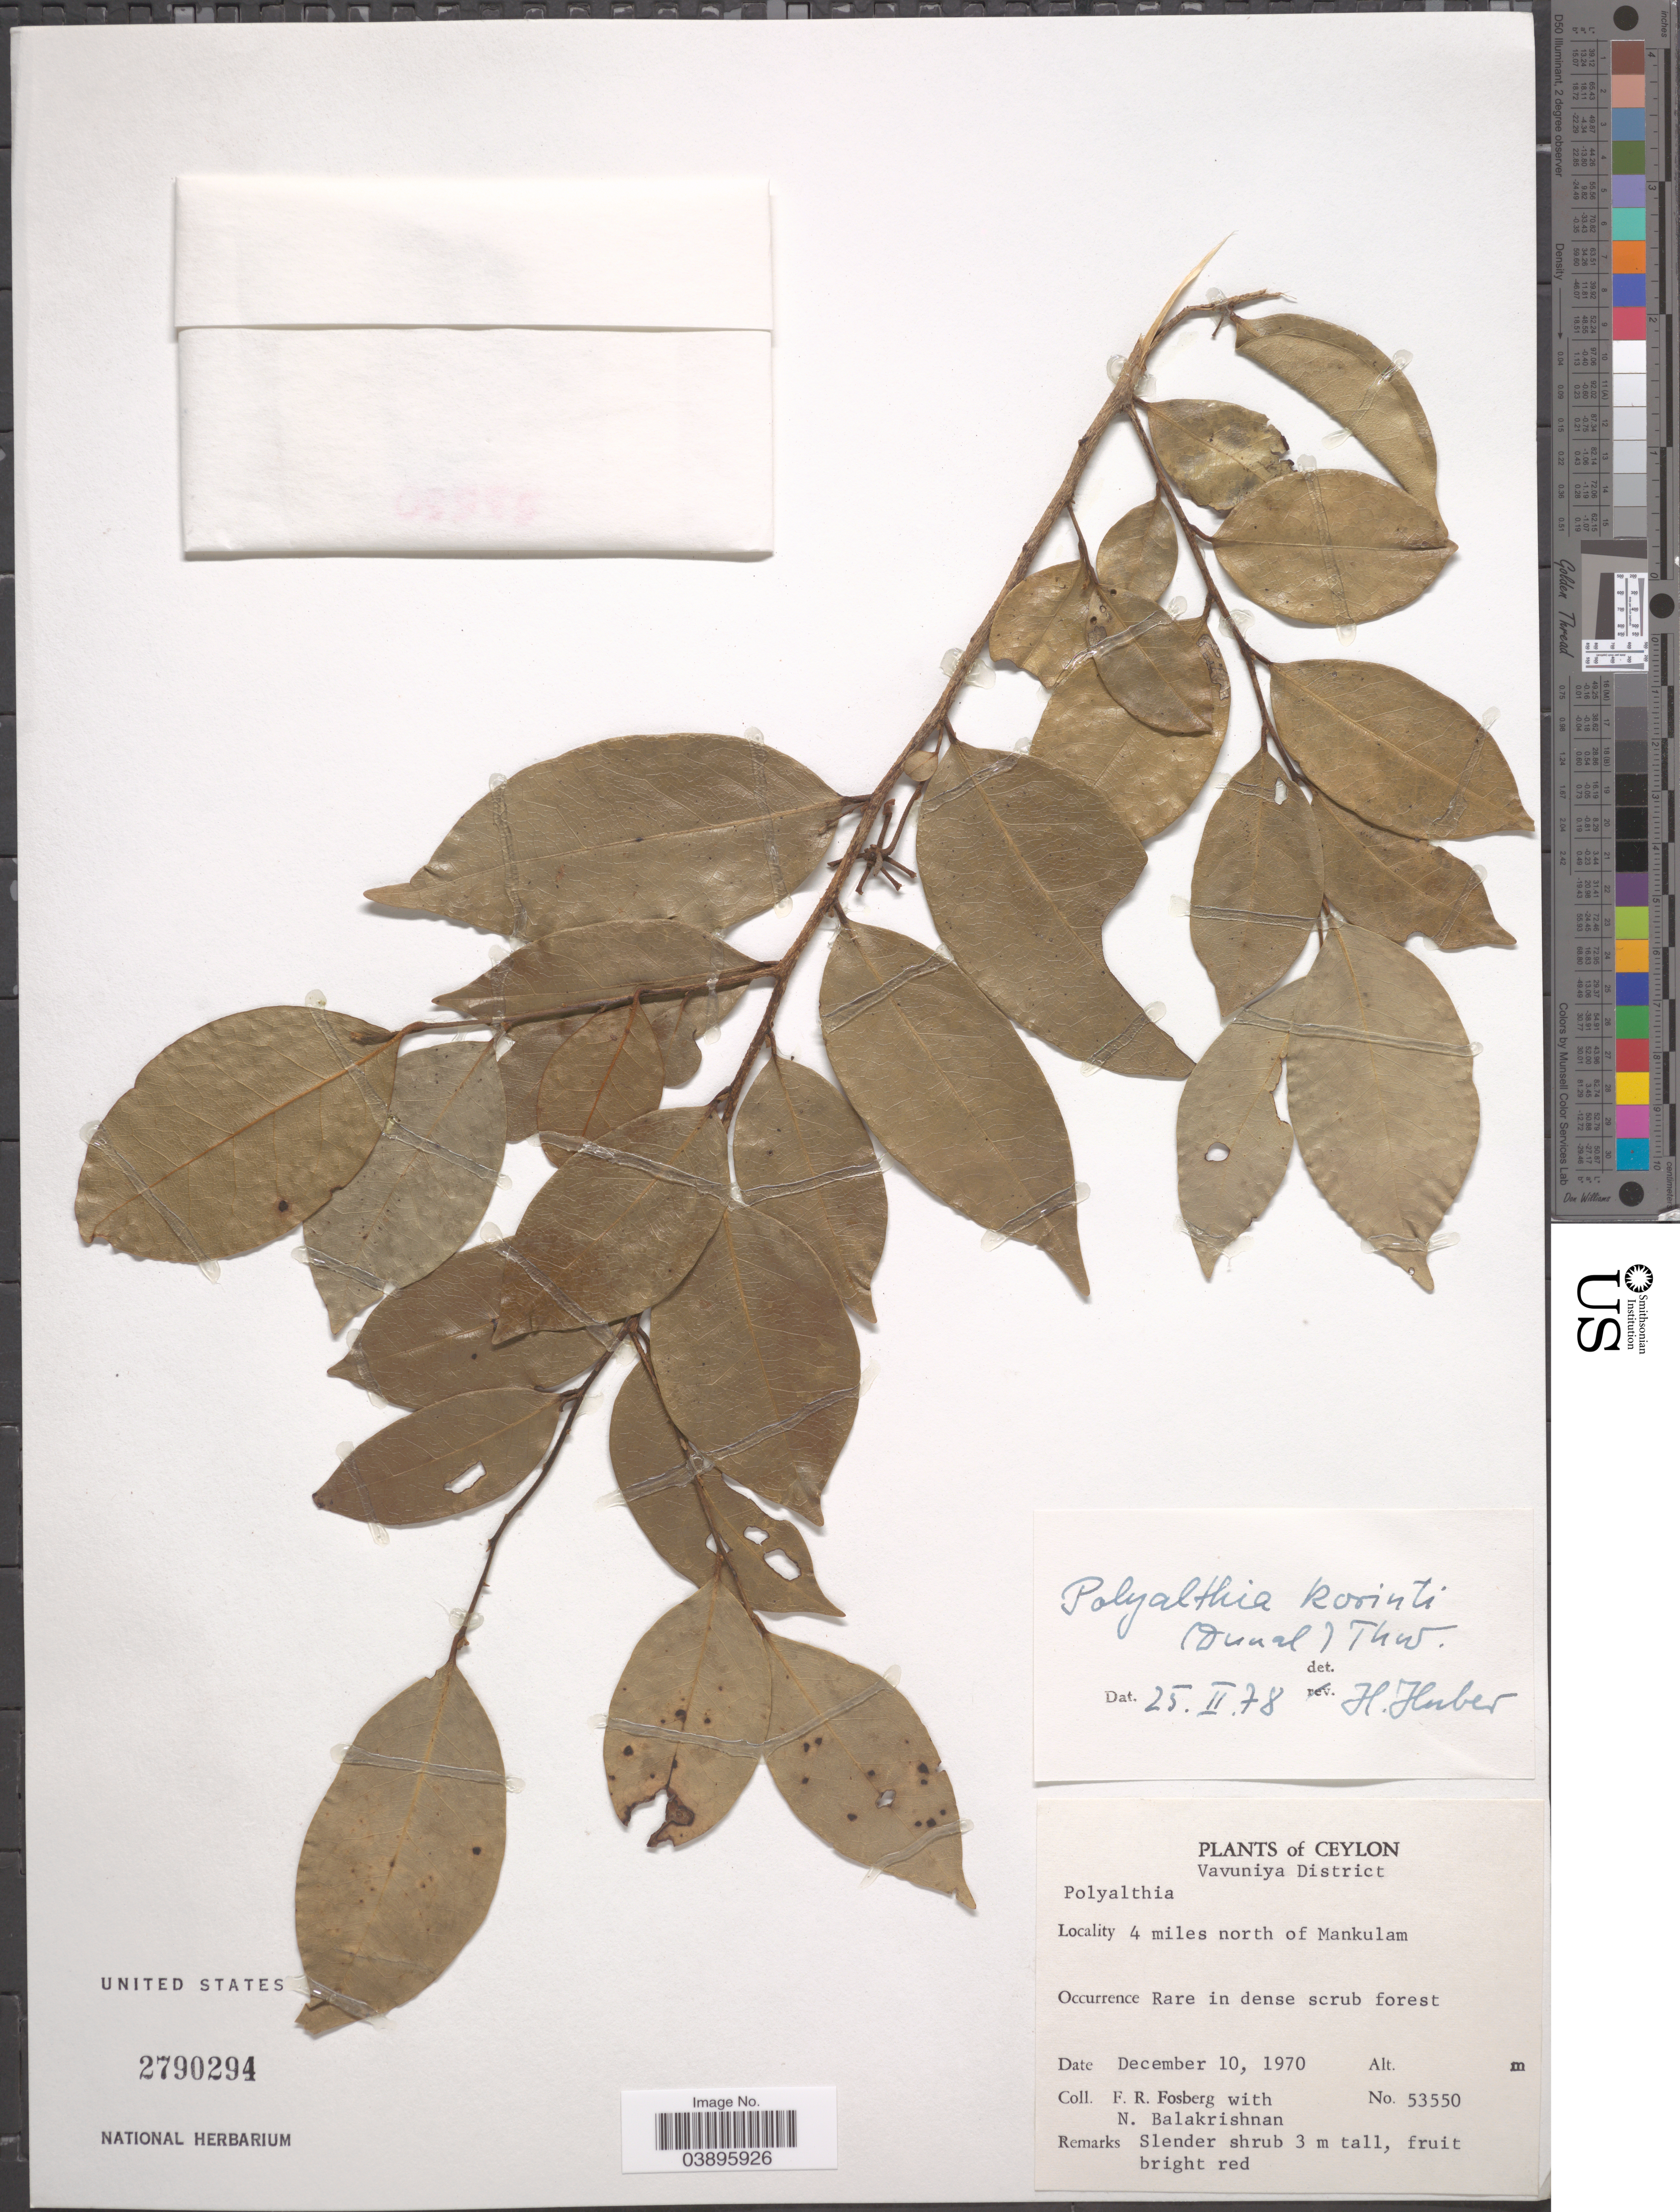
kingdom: Plantae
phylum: Tracheophyta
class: Magnoliopsida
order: Magnoliales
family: Annonaceae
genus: Polyalthia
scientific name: Polyalthia korinti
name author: (Dunal) Thwaites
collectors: F. R. Fosberg & N. Balakrishnan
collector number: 53550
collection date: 1970-12-10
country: Sri Lanka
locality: Ceylon. Vavuniya District. 4 miles north of Mankulam.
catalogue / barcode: US 2790294